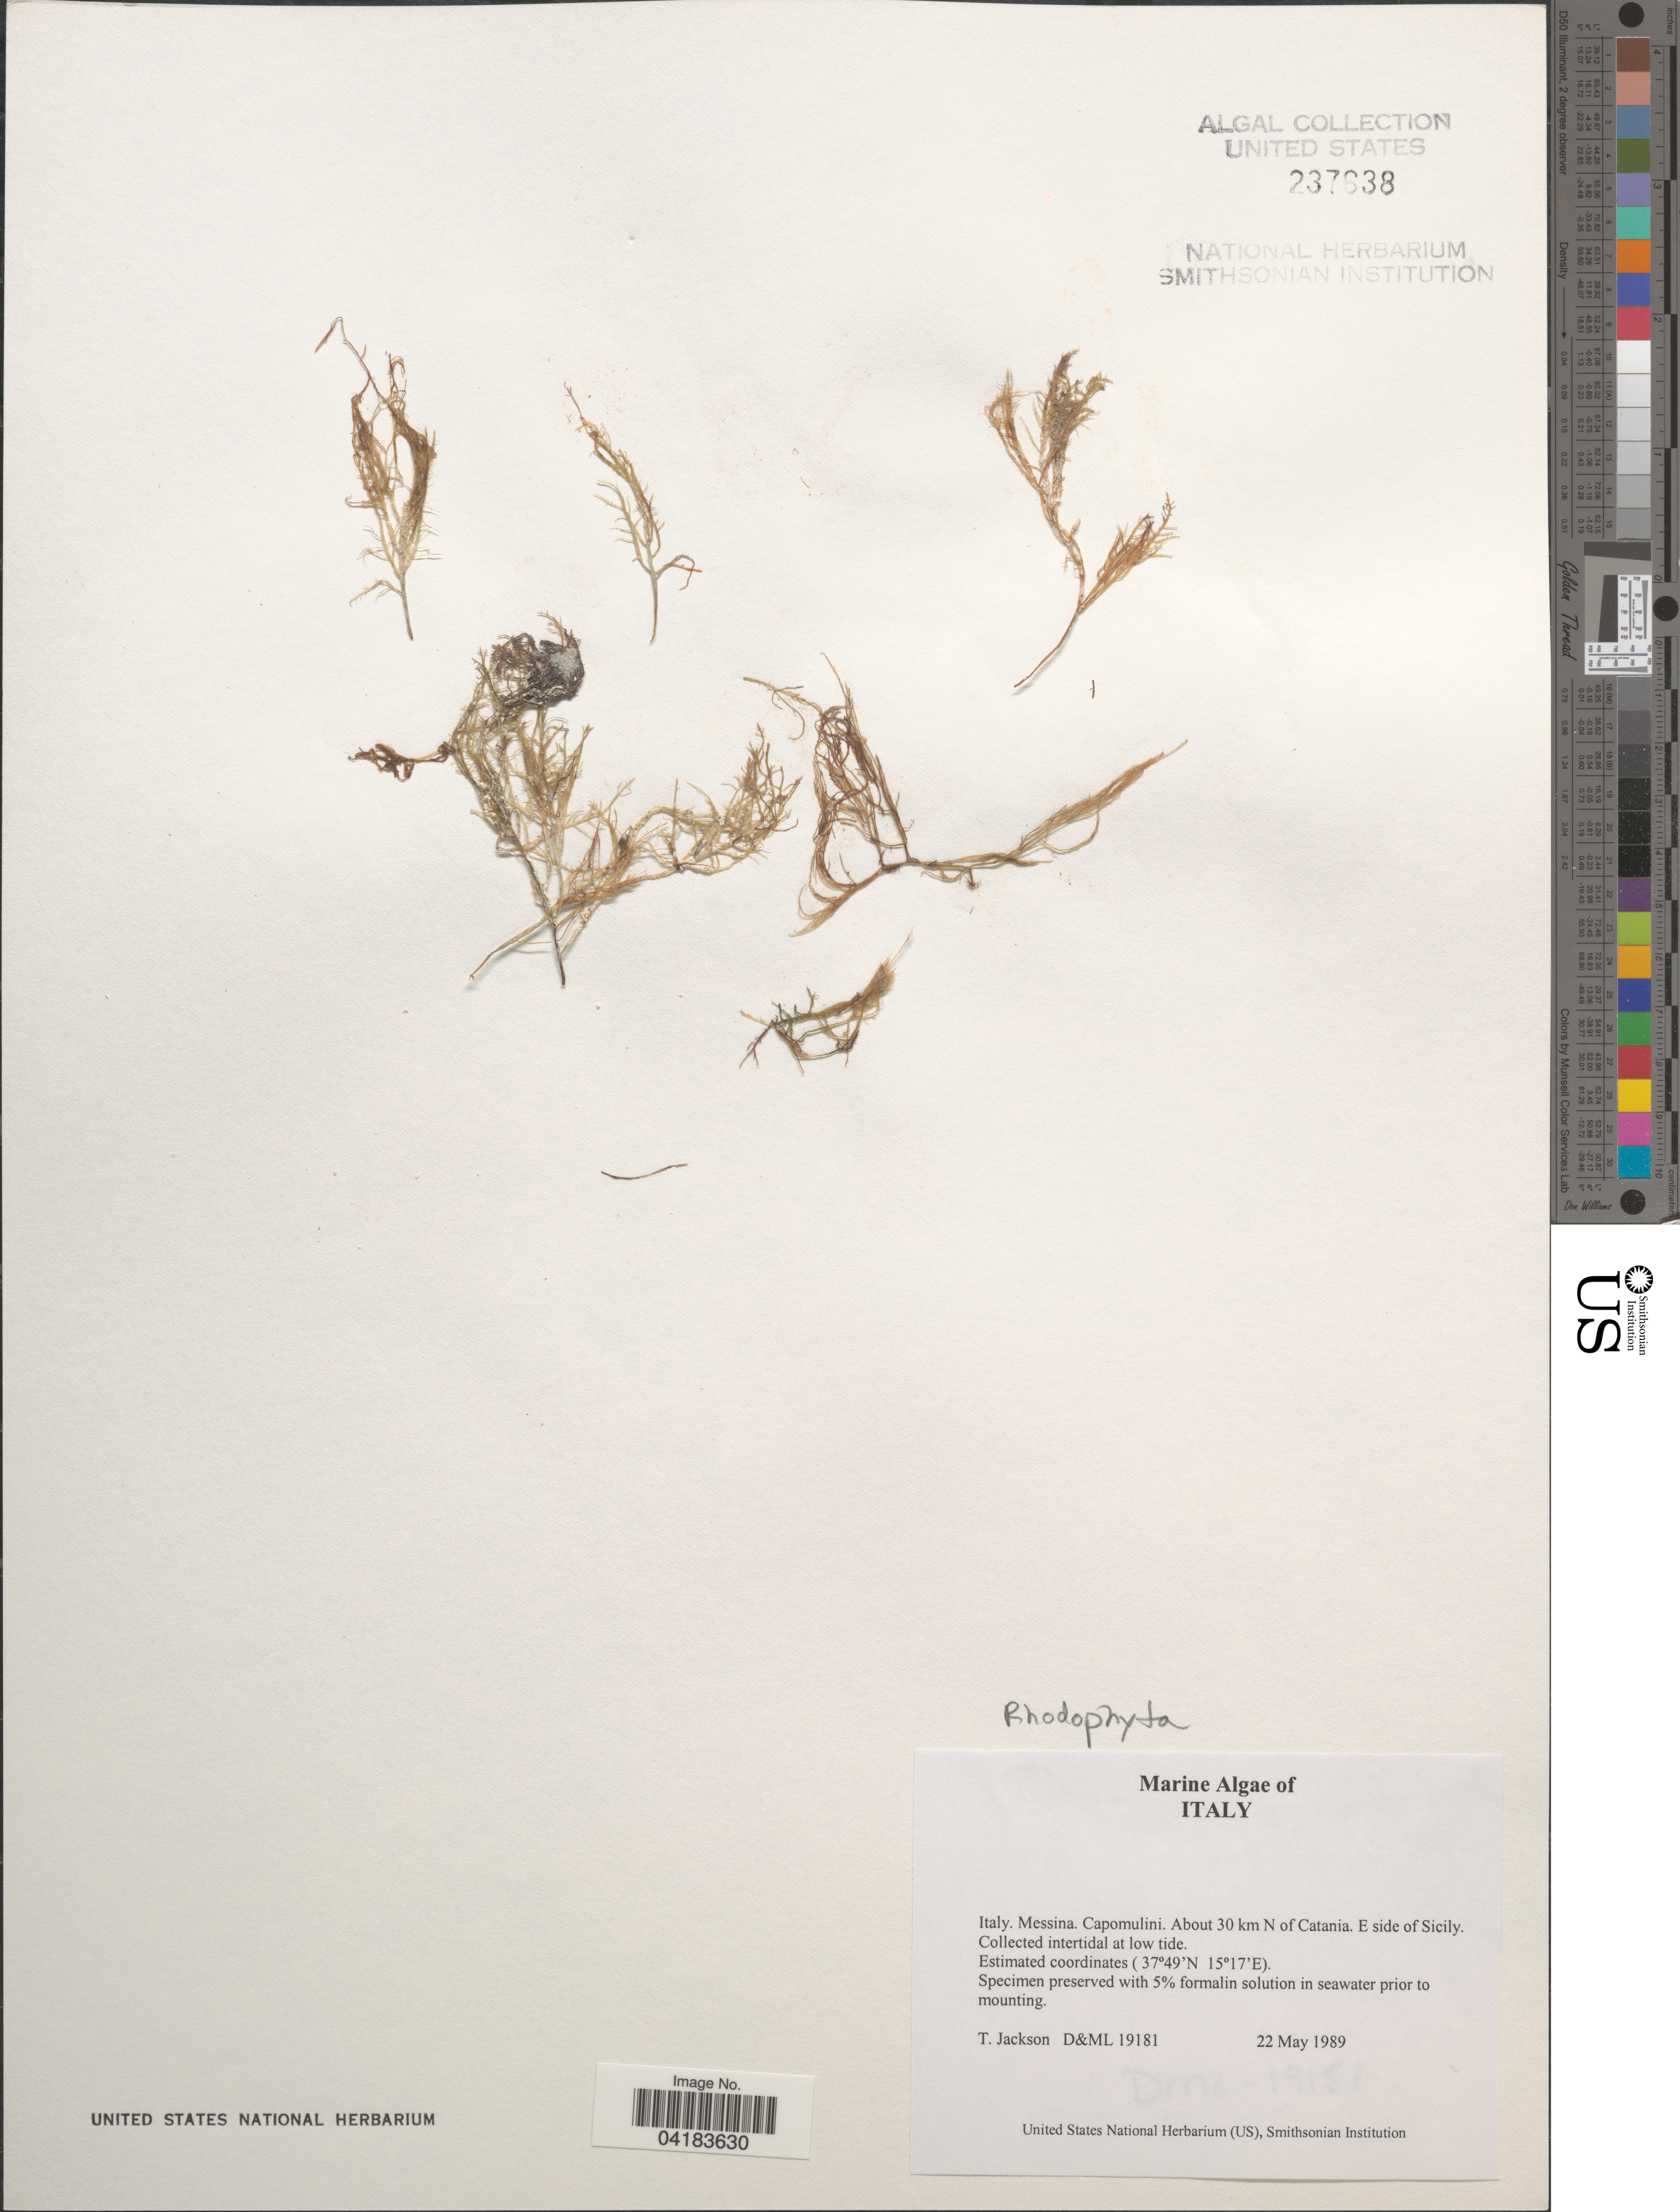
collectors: T. Jackson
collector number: D&ML19181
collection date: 1989-05-22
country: Italy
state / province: Siciliana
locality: Messina. Capomulini. About 30 km N of Catania. E side of Sicily.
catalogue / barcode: US 237638